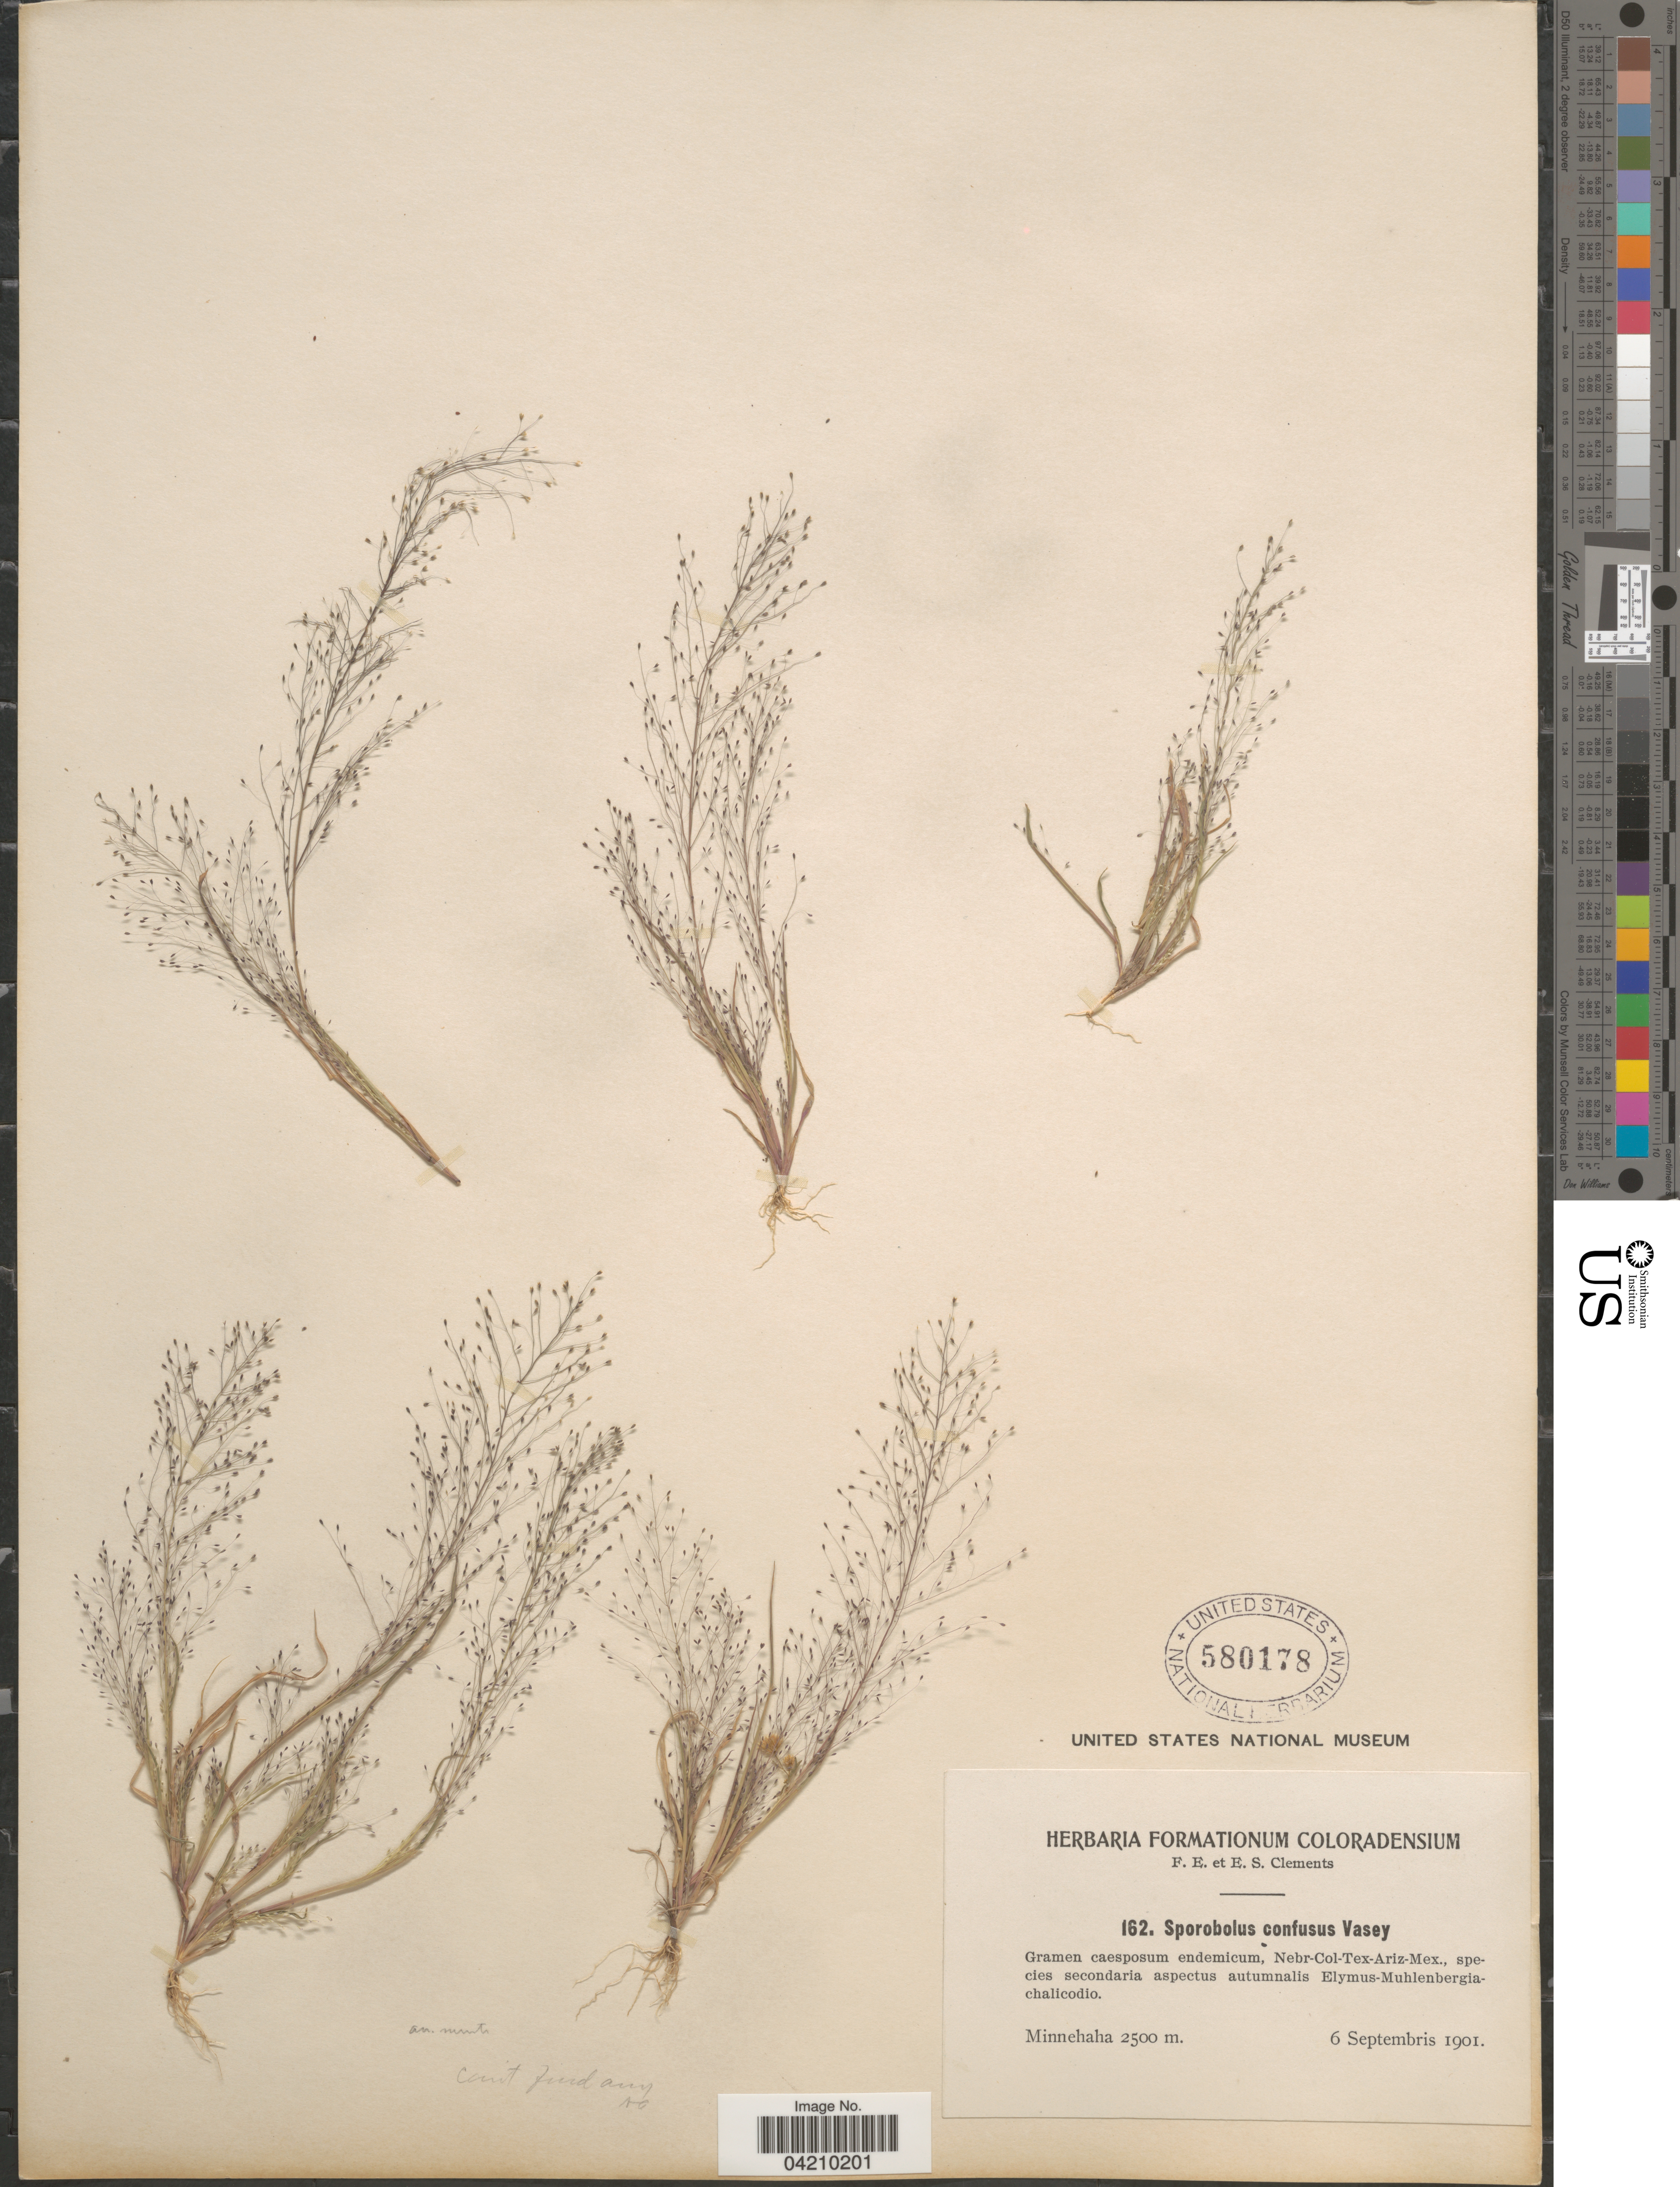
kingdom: Plantae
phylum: Tracheophyta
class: Liliopsida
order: Poales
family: Poaceae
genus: Muhlenbergia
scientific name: Muhlenbergia minutissima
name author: (Steud.) Swallen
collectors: F. E. Clements & E. S. Clements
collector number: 162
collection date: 1901-09-06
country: United States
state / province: Colorado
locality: Minnehaha.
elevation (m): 2500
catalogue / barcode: US 580178